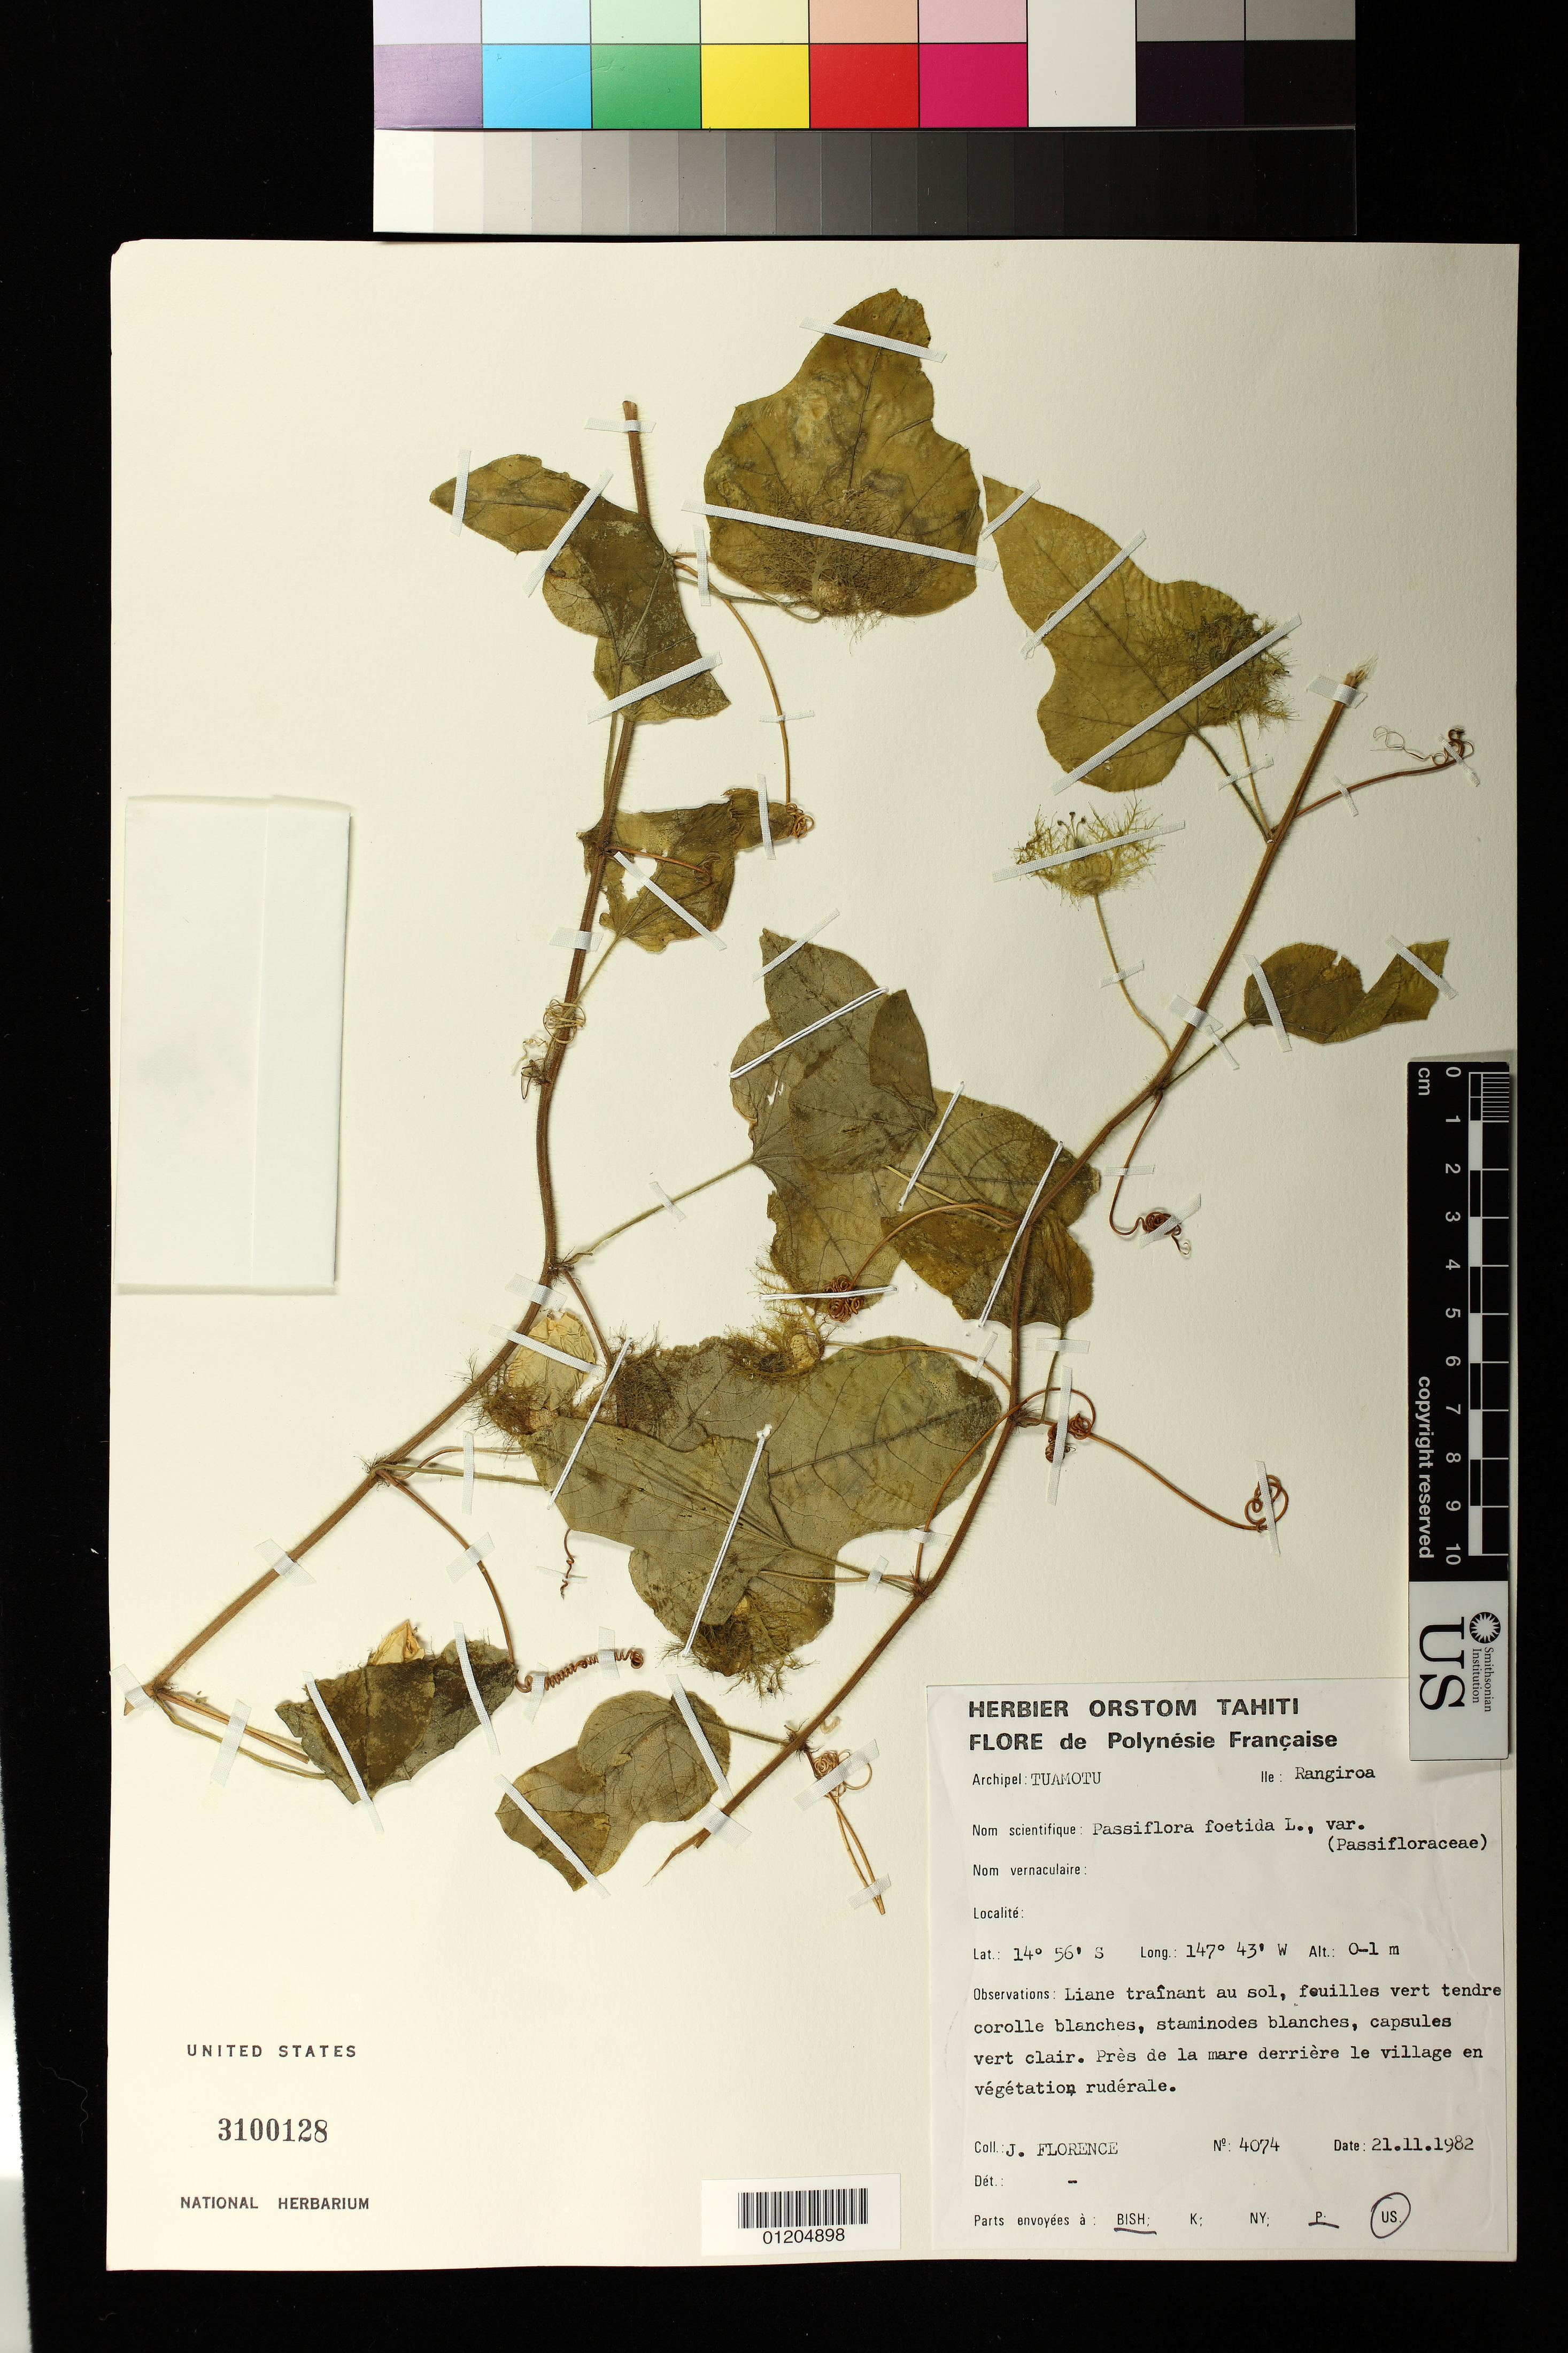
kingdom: Plantae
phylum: Tracheophyta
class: Magnoliopsida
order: Malpighiales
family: Passifloraceae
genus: Passiflora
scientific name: Passiflora foetida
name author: L.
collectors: J. Florence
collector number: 4074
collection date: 1982-11-21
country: French Polynesia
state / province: Iles Tuamotu-Gambier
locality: Rangoria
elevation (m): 0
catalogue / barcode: US 3100128